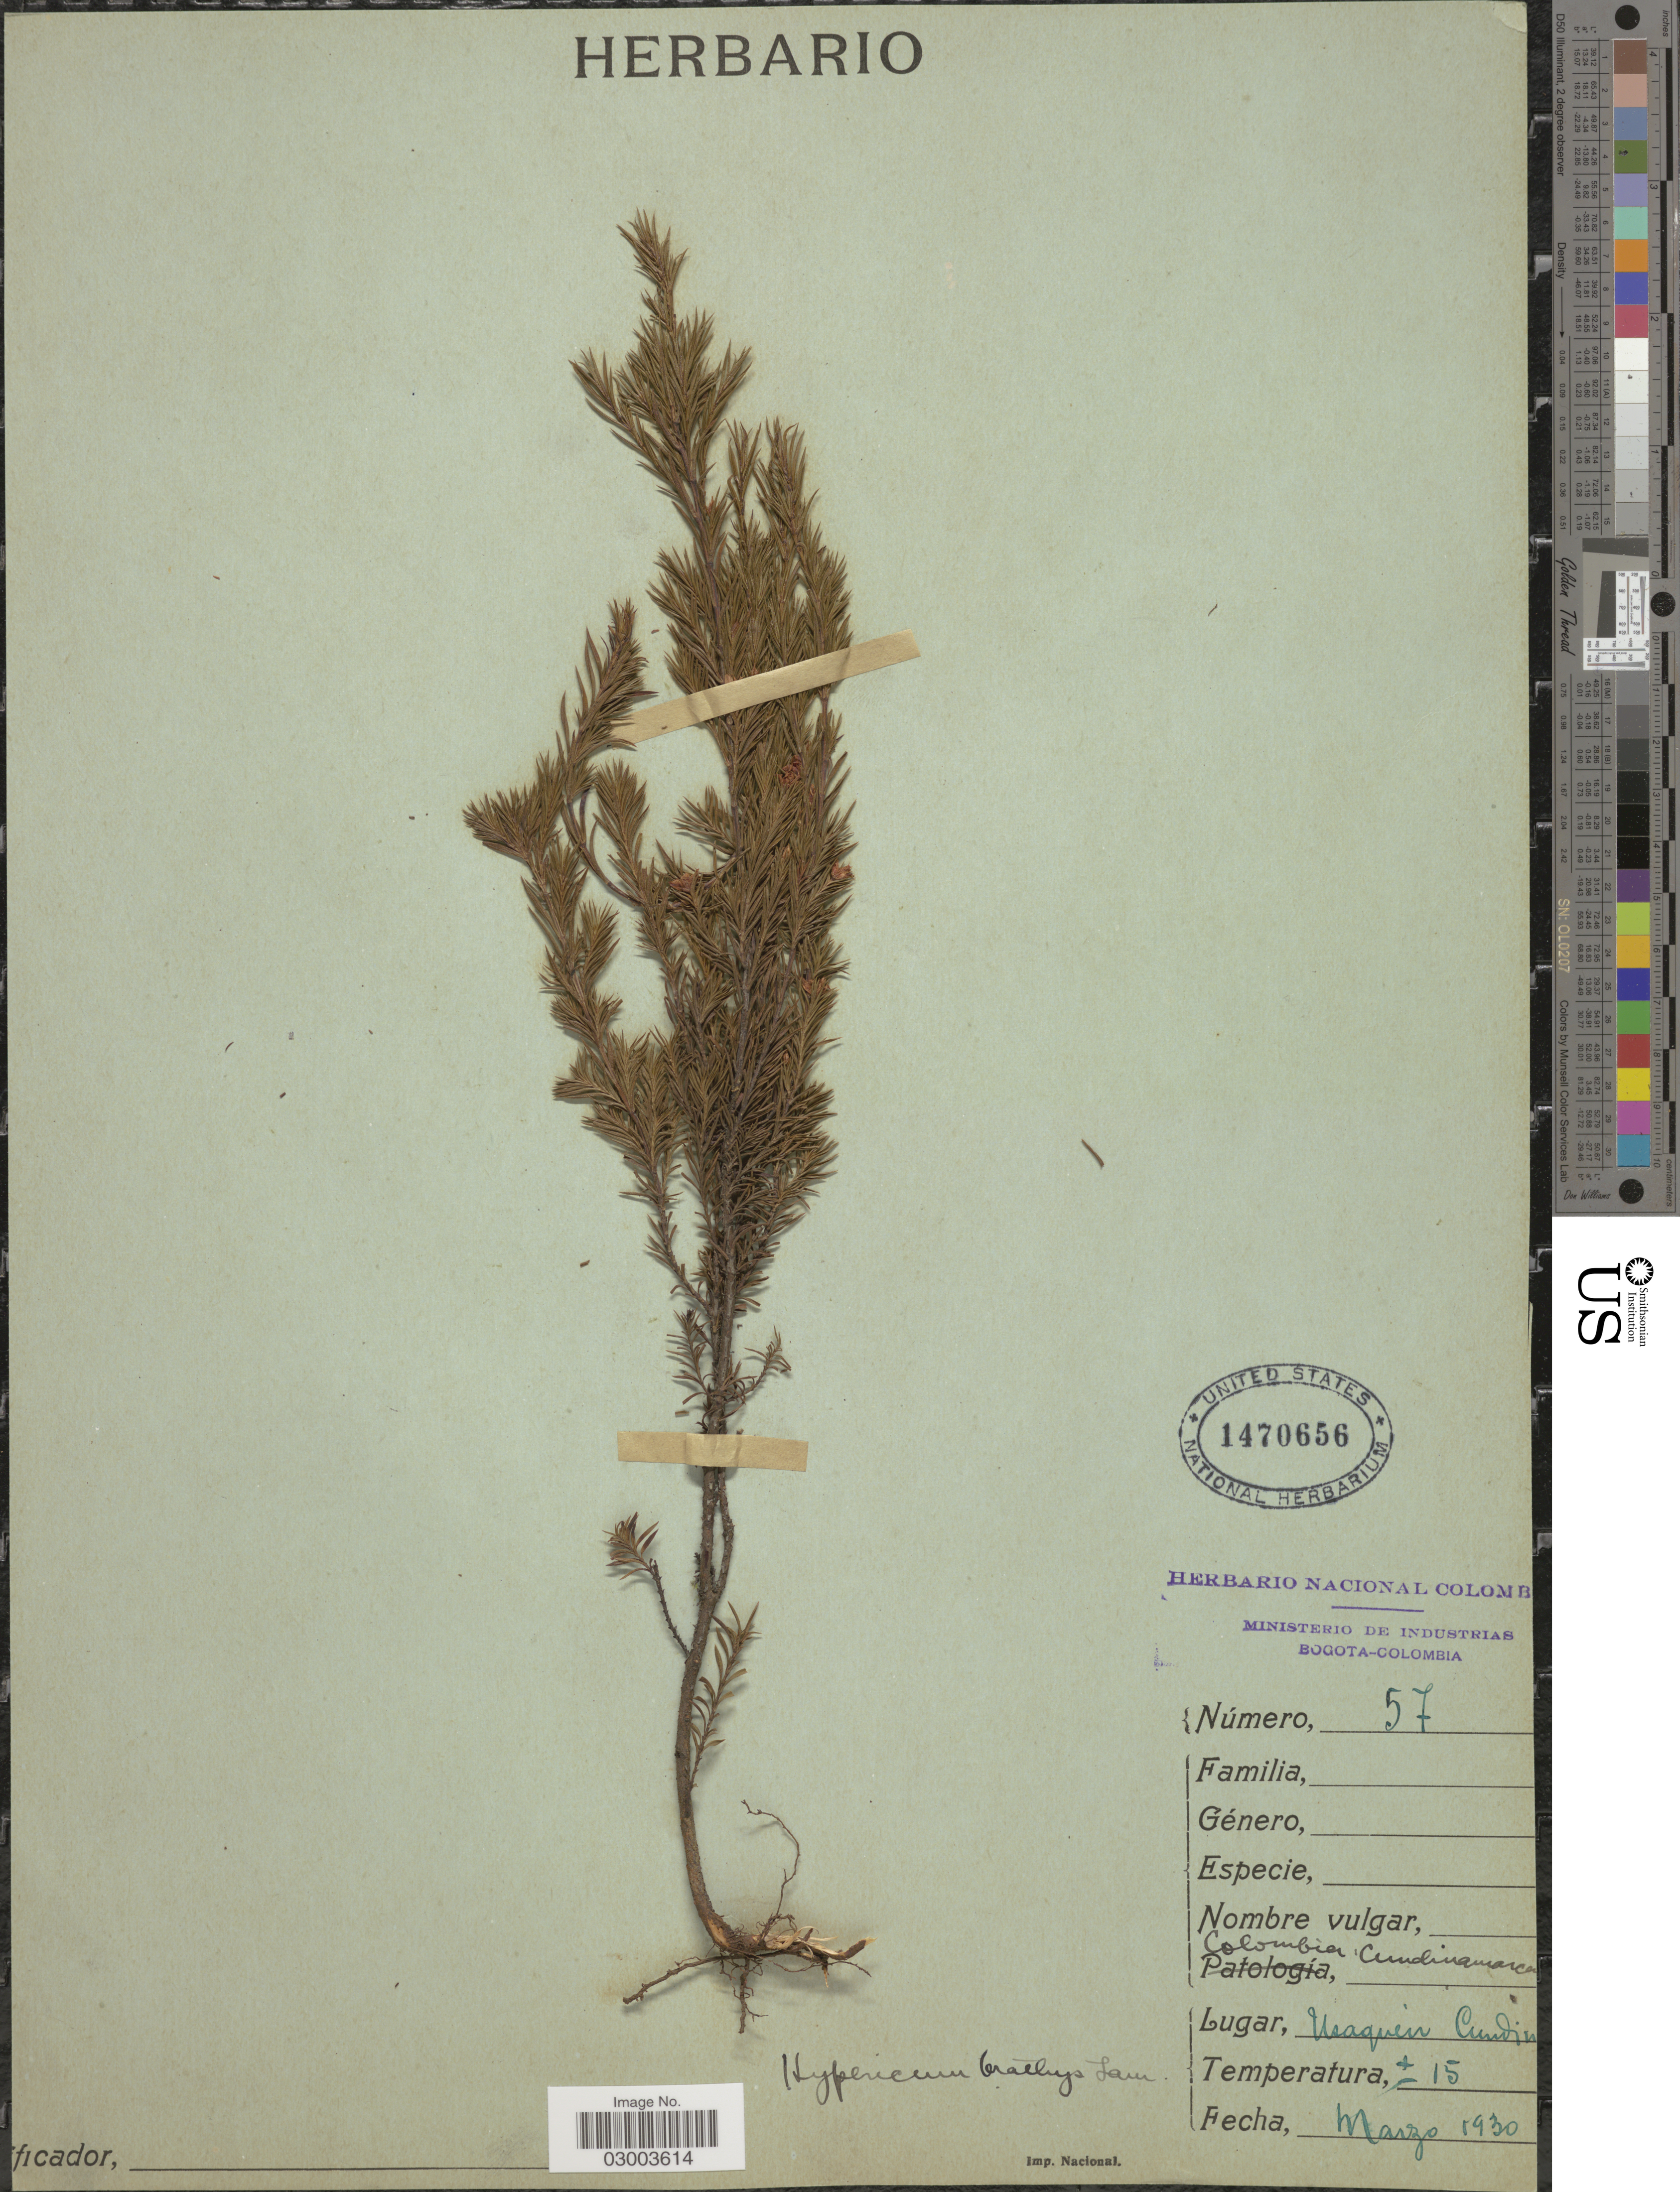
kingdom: Plantae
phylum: Tracheophyta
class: Magnoliopsida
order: Malpighiales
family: Hypericaceae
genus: Hypericum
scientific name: Hypericum juniperinum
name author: Kunth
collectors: ex Herb. Nacional de Colombiano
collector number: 57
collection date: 1930-03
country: Colombia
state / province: Cundinamarca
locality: Usaquén.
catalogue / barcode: US 1470656